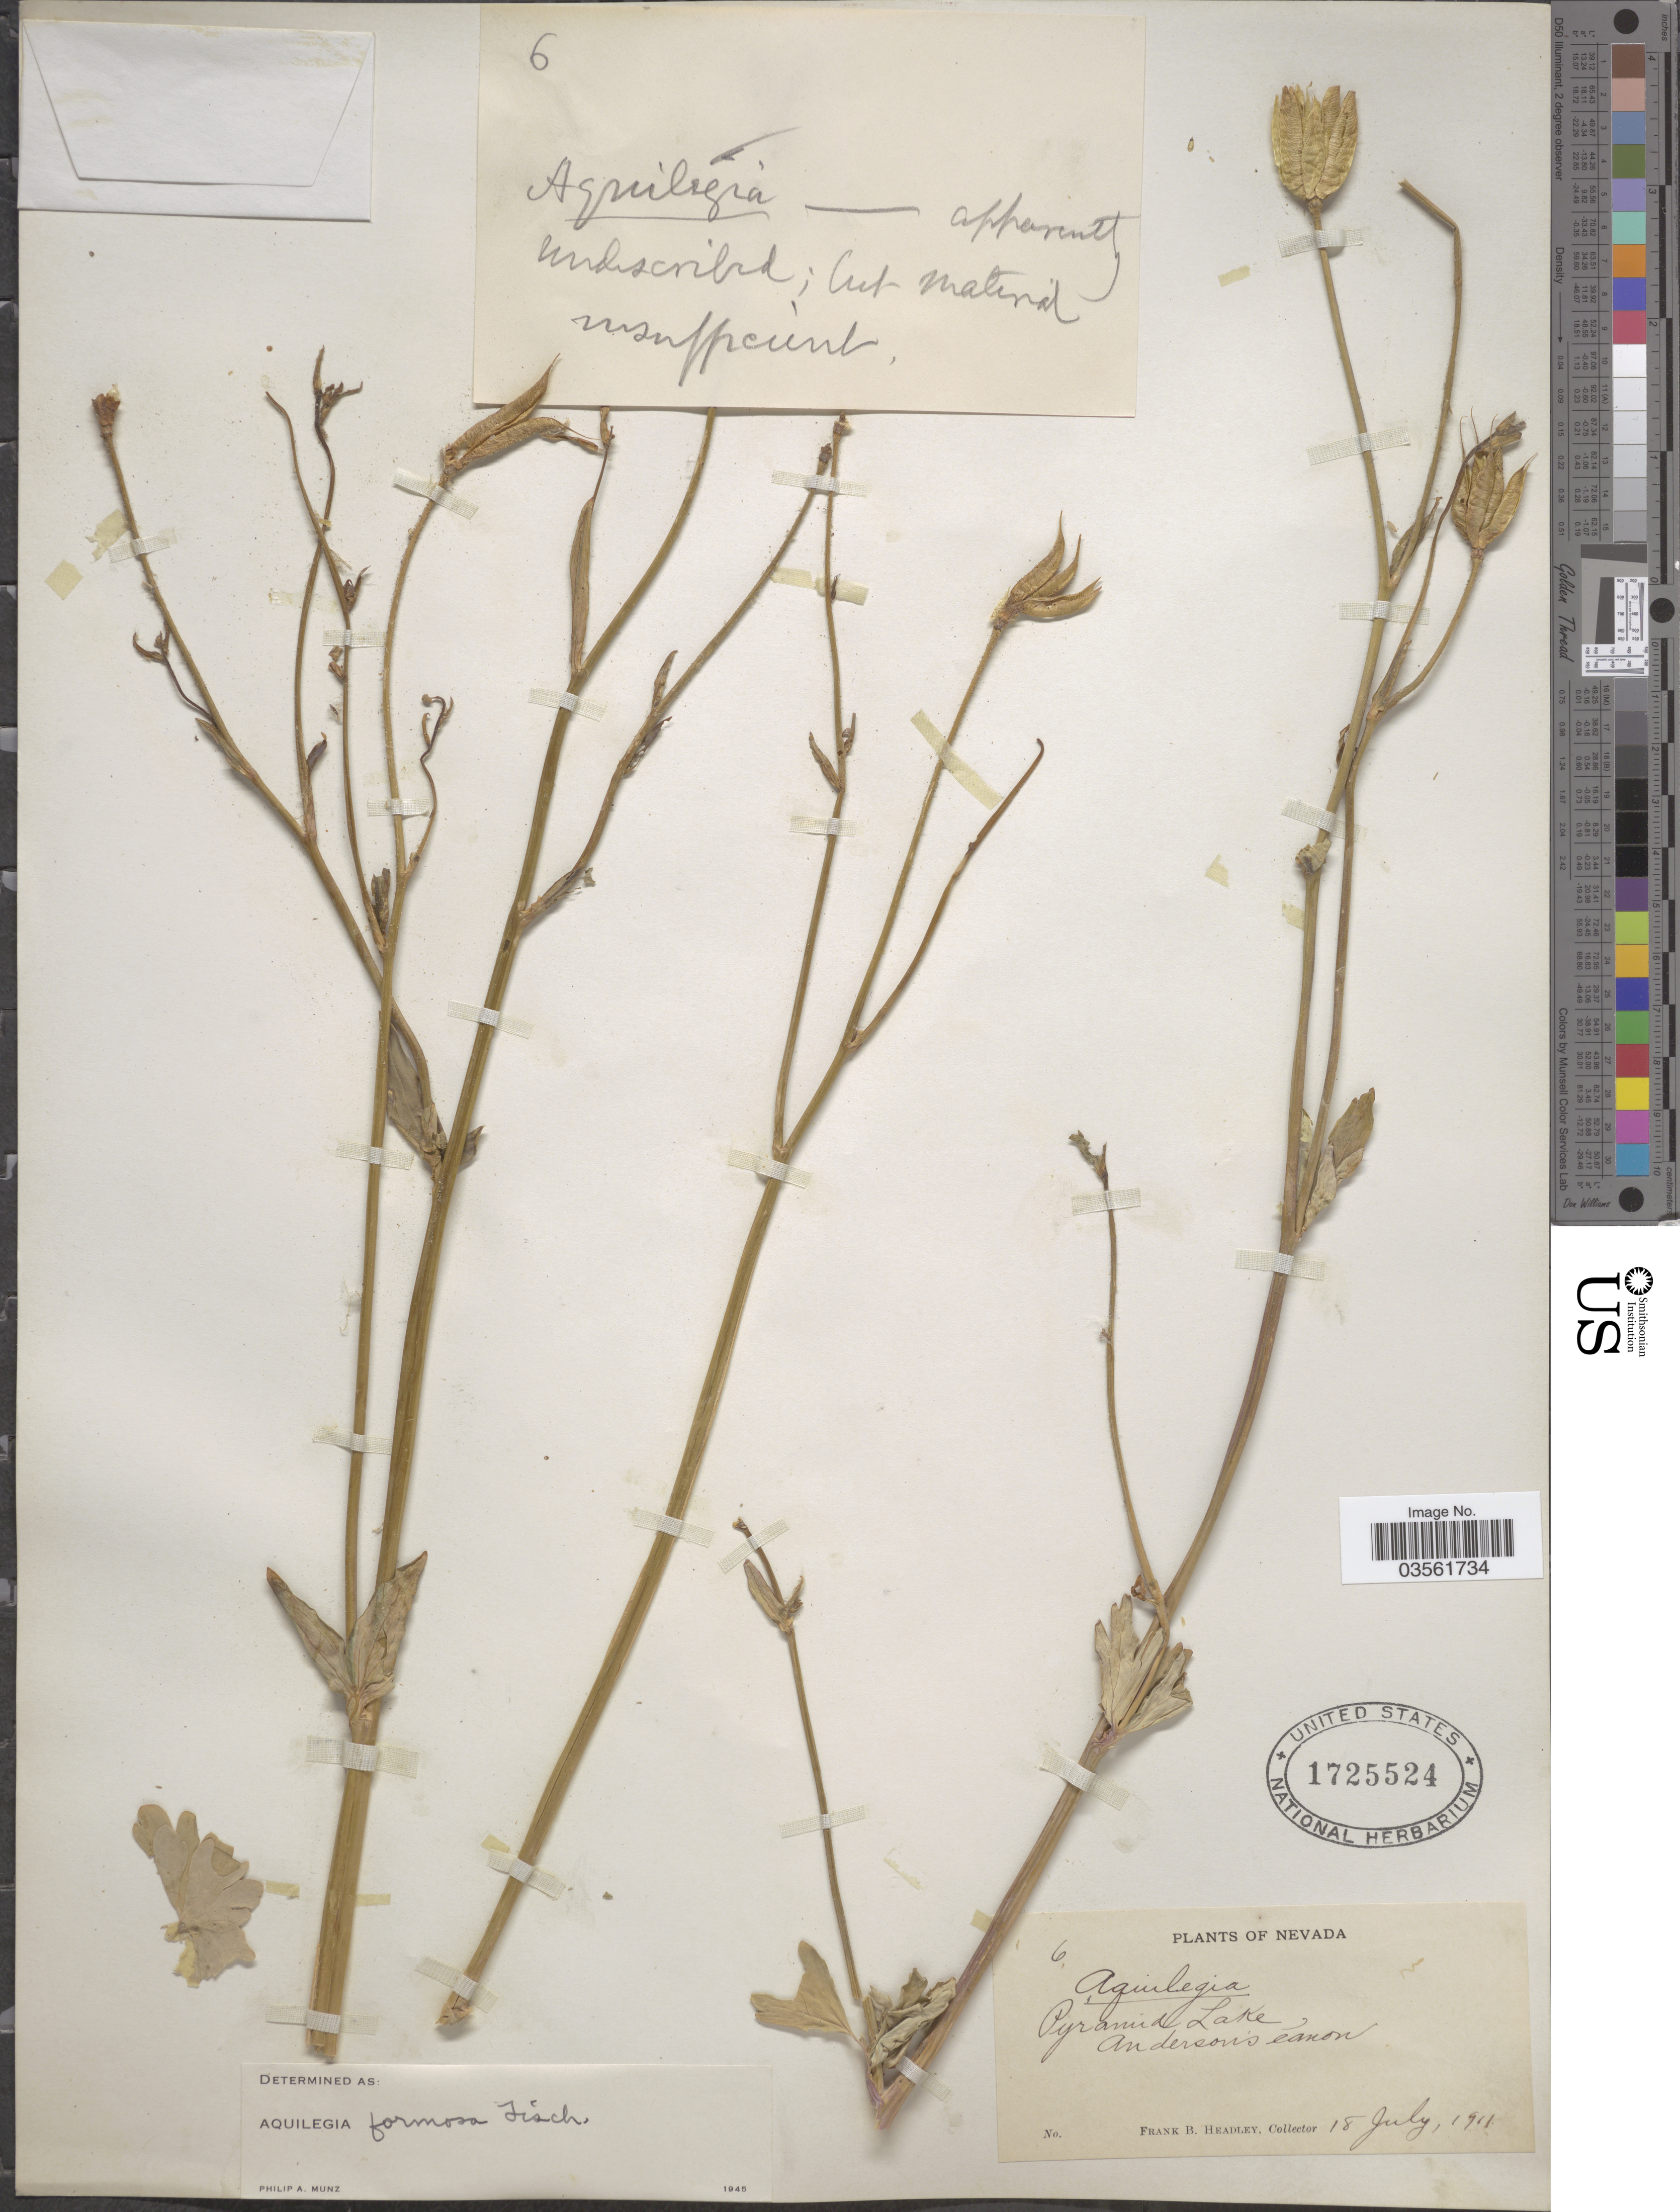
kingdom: Plantae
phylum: Tracheophyta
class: Magnoliopsida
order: Ranunculales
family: Ranunculaceae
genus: Aquilegia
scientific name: Aquilegia formosa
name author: Fisch. ex DC.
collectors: F. B. Headley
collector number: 6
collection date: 1911-07-18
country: United States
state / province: Nevada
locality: Anderson's canon.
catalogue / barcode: US 1725524